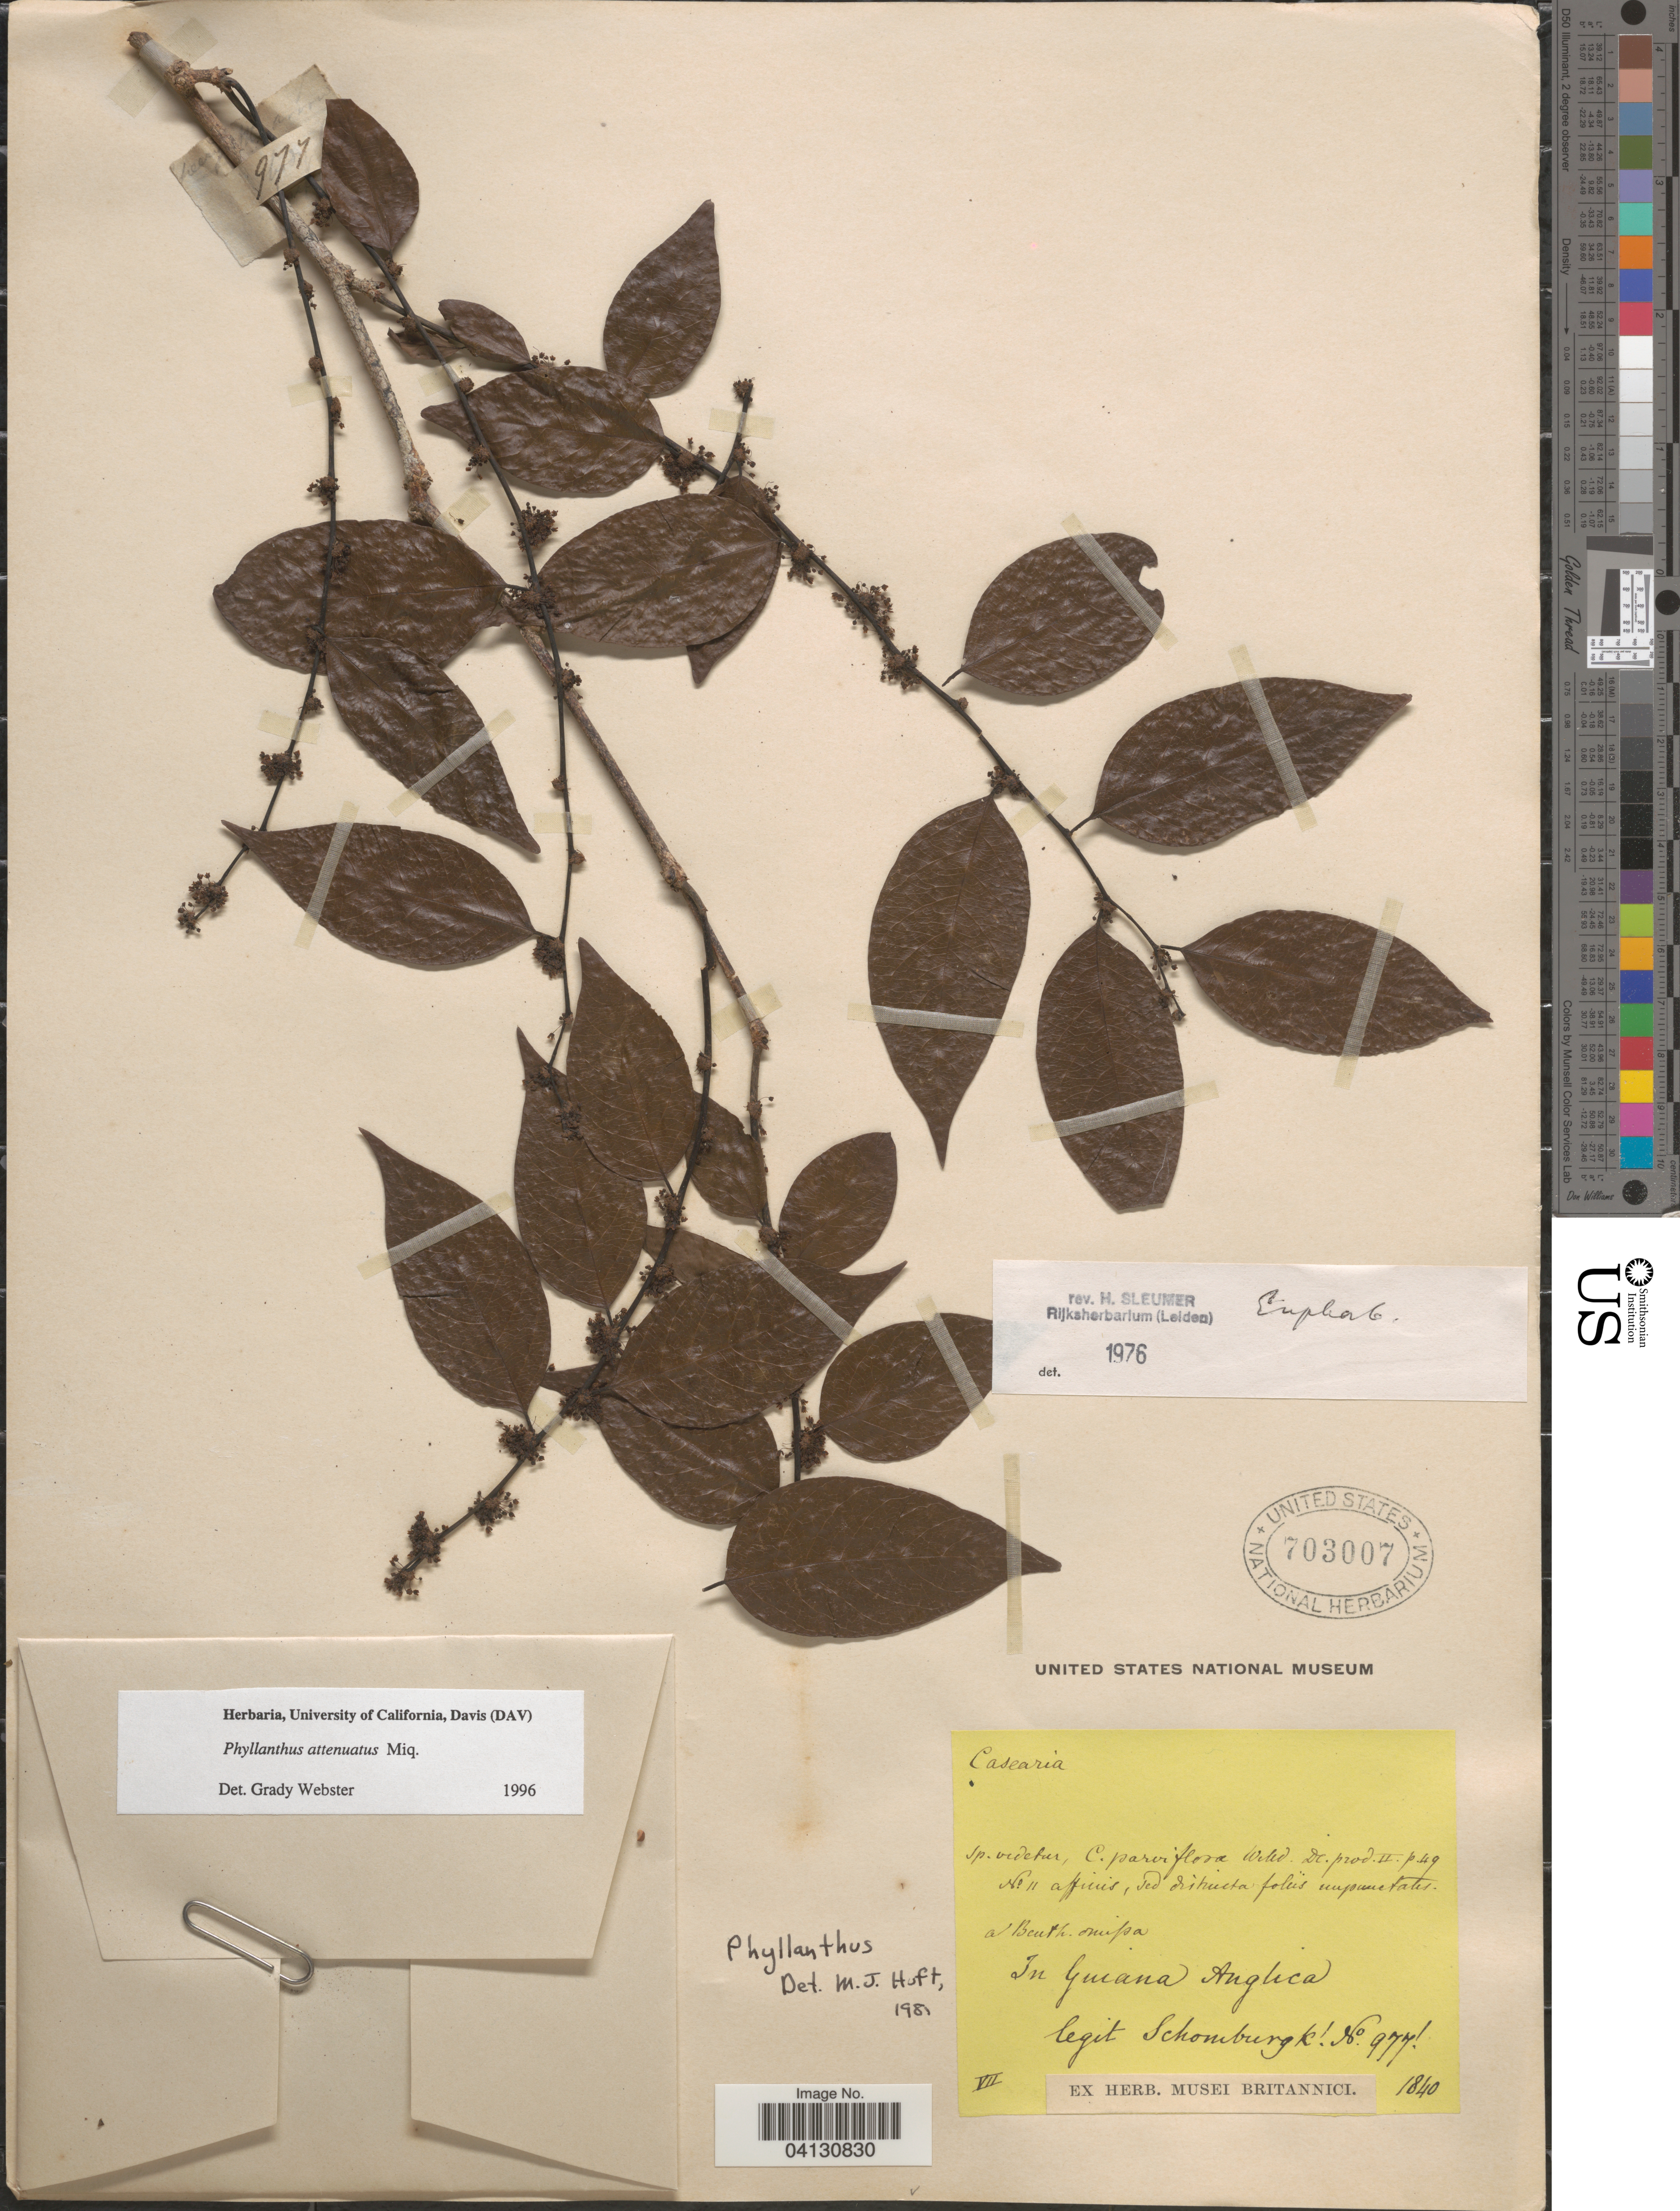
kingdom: Plantae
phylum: Tracheophyta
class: Magnoliopsida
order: Malpighiales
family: Phyllanthaceae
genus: Phyllanthus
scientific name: Phyllanthus attenuatus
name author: Miq.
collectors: -- Schomburgk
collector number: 977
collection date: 1840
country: Guyana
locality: In Guiana Anglica.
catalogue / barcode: US 703007